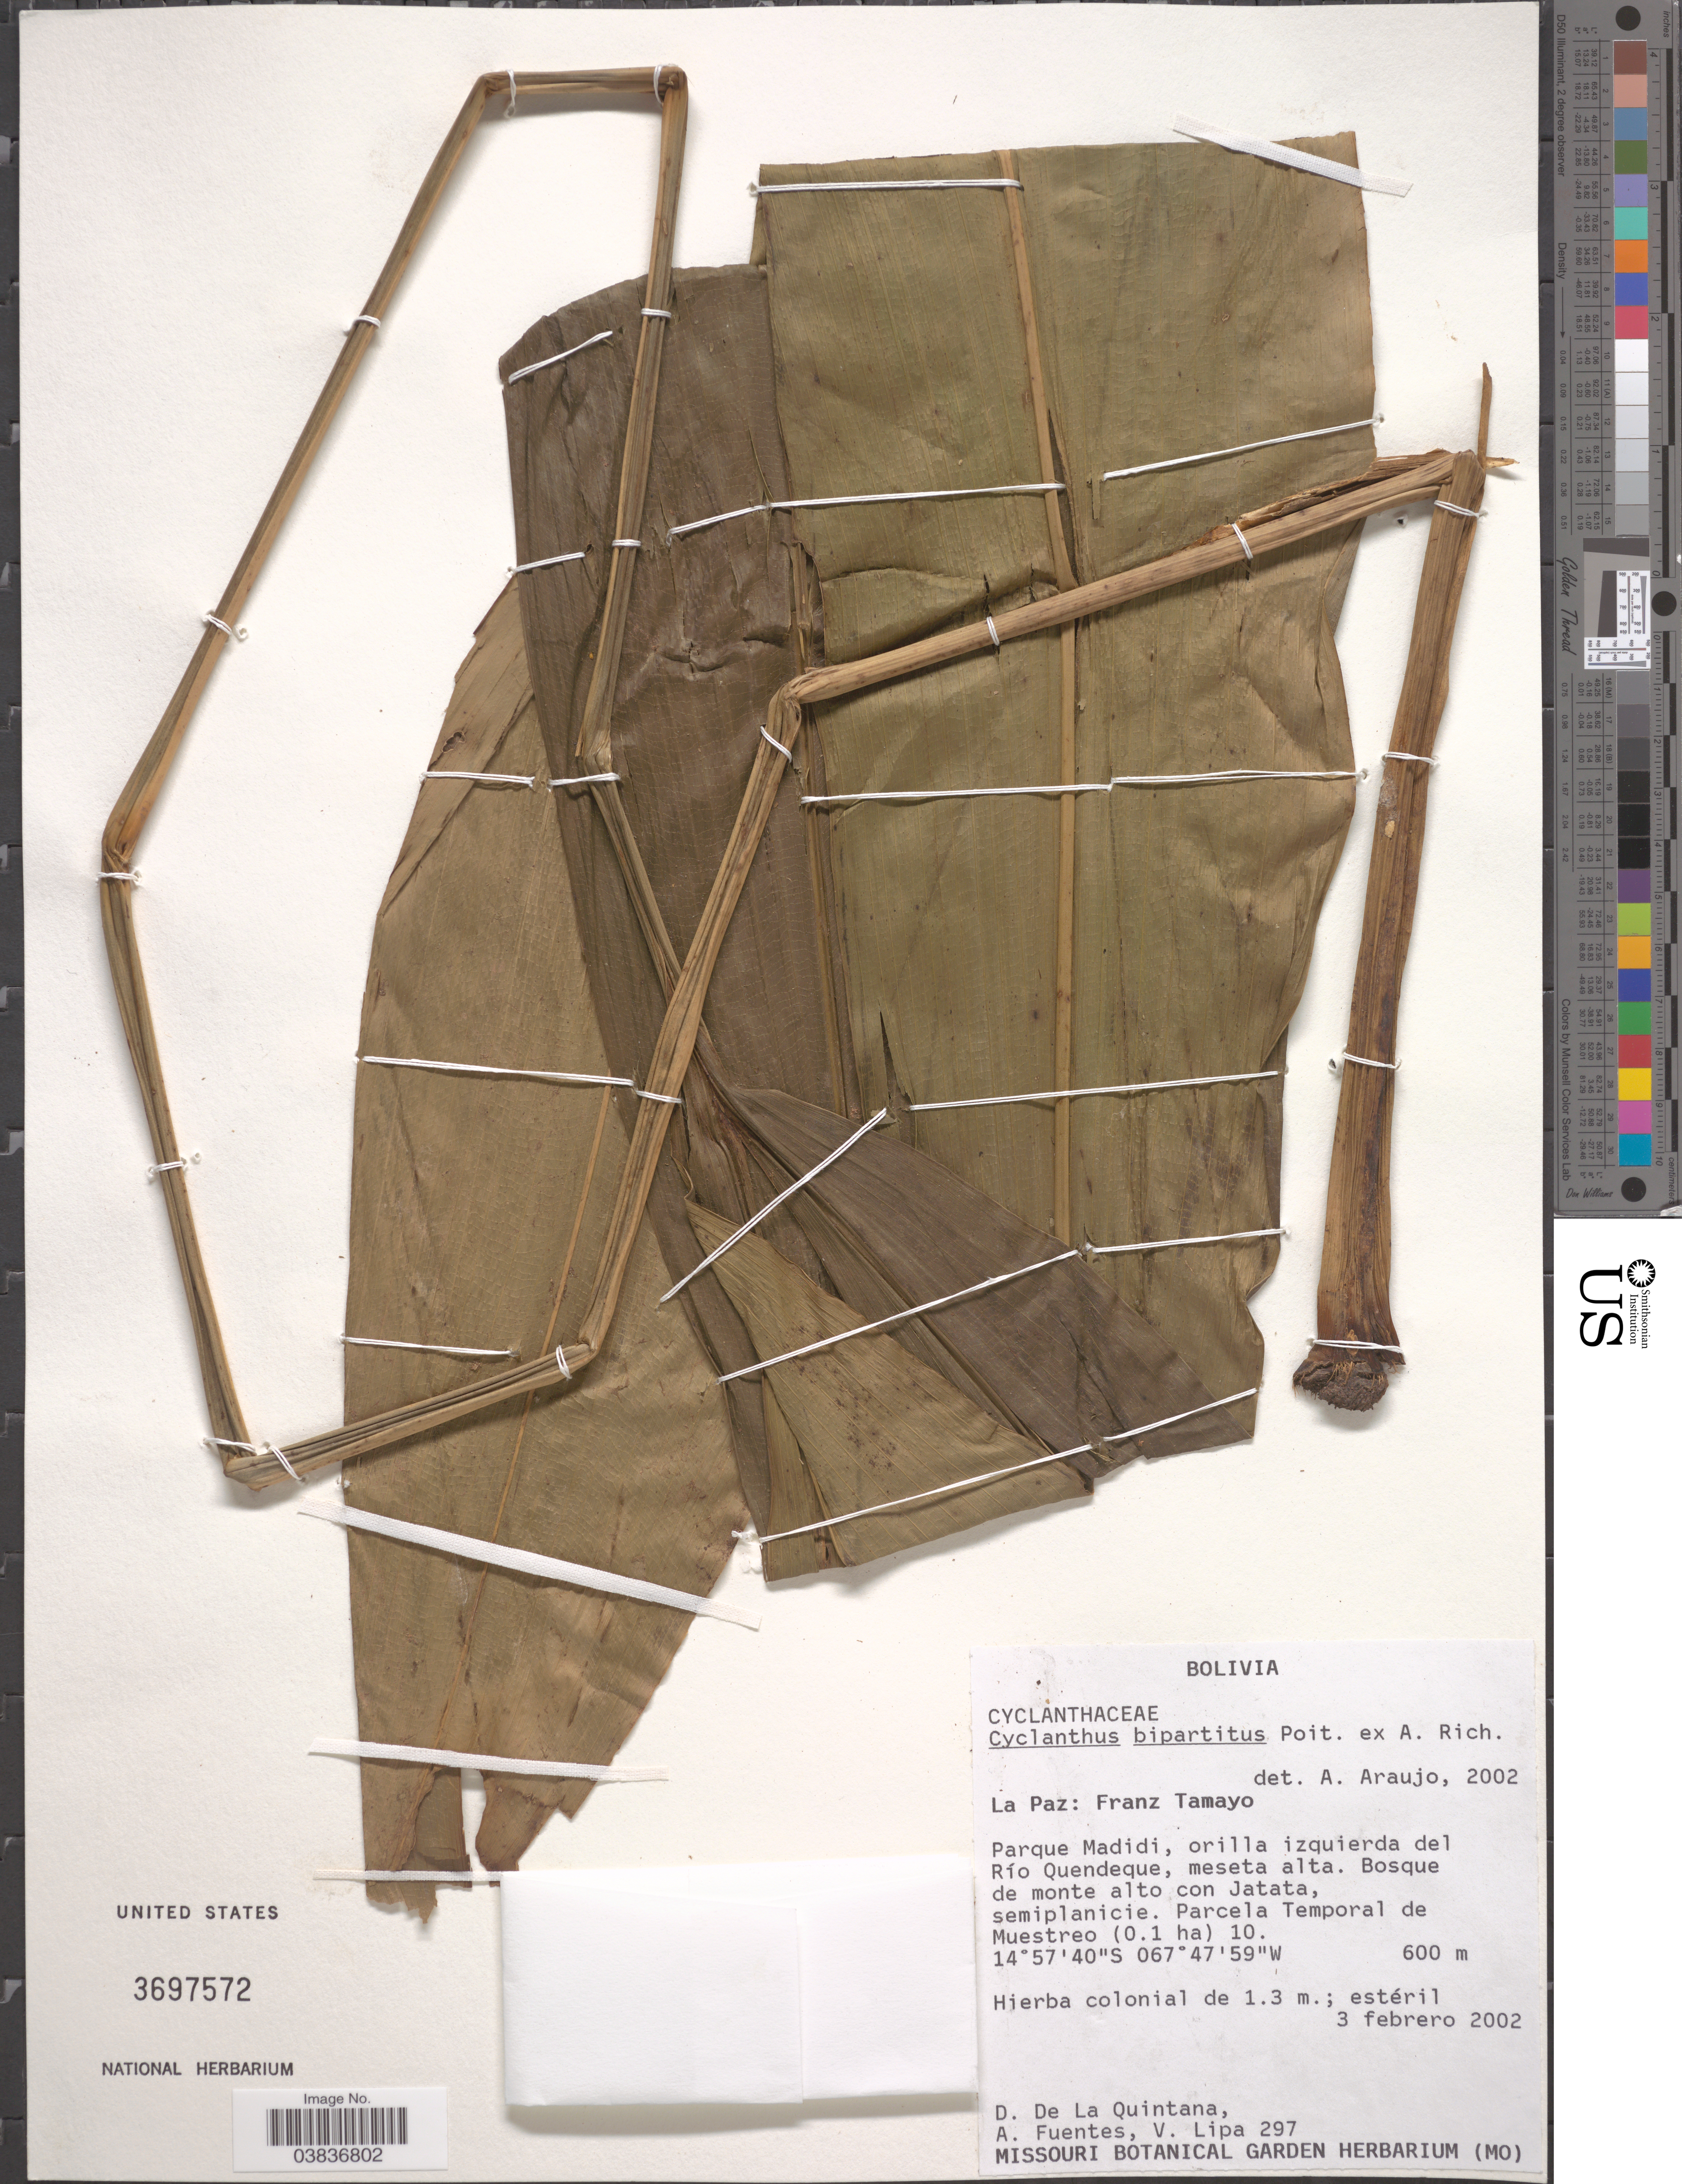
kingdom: Plantae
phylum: Tracheophyta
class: Liliopsida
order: Pandanales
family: Cyclanthaceae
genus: Cyclanthus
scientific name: Cyclanthus bipartitus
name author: Poit. ex A. Rich.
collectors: D. De la Quintana, A. Fuentes & V. Lipa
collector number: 297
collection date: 2002-02-03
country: Bolivia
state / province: La Paz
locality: Franz Tamayo. Parque Madidi, orilla izquierda del Río Quendeque, meseta alta. Bosque de monte alto con Jatata. Parcela Temporal de Muestreo 10.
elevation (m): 600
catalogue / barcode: US 3697572